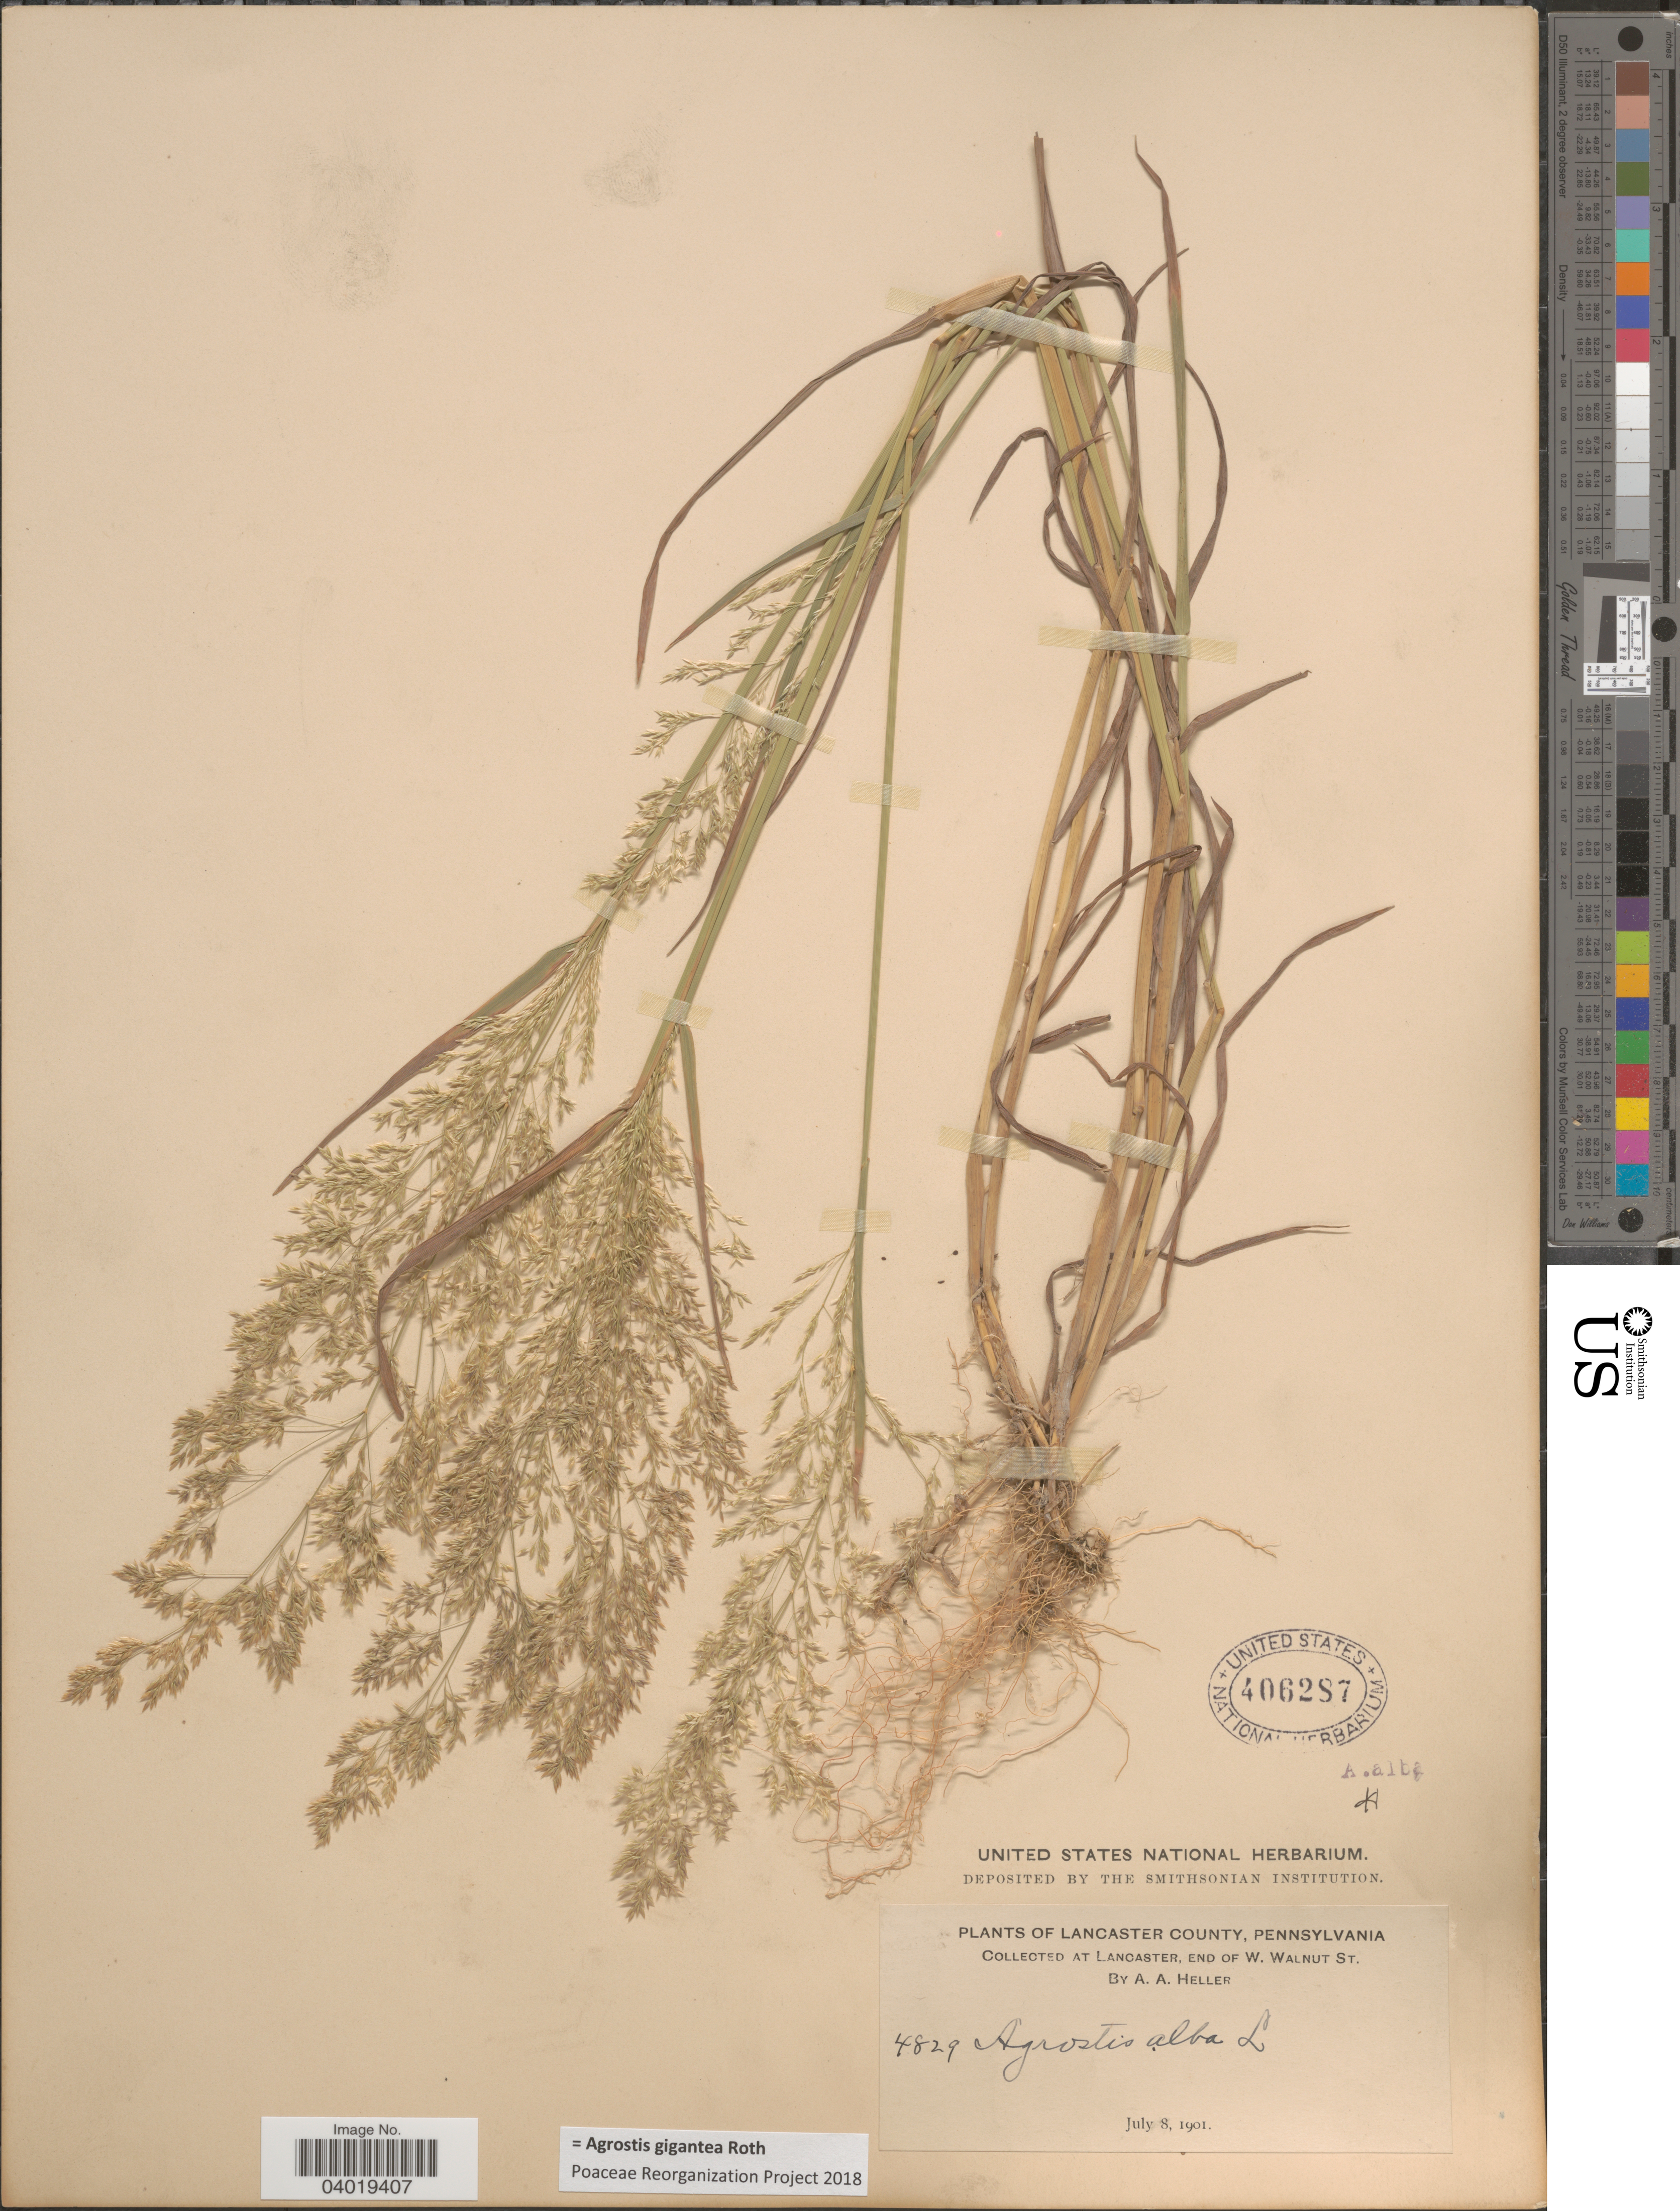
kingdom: Plantae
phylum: Tracheophyta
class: Liliopsida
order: Poales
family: Poaceae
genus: Agrostis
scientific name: Agrostis gigantea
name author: Roth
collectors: A. A. Heller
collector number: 4829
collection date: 1901-07-08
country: United States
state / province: Pennsylvania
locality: Lancaster County. At Lancaster, end of W. Walnut St.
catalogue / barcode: US 406287